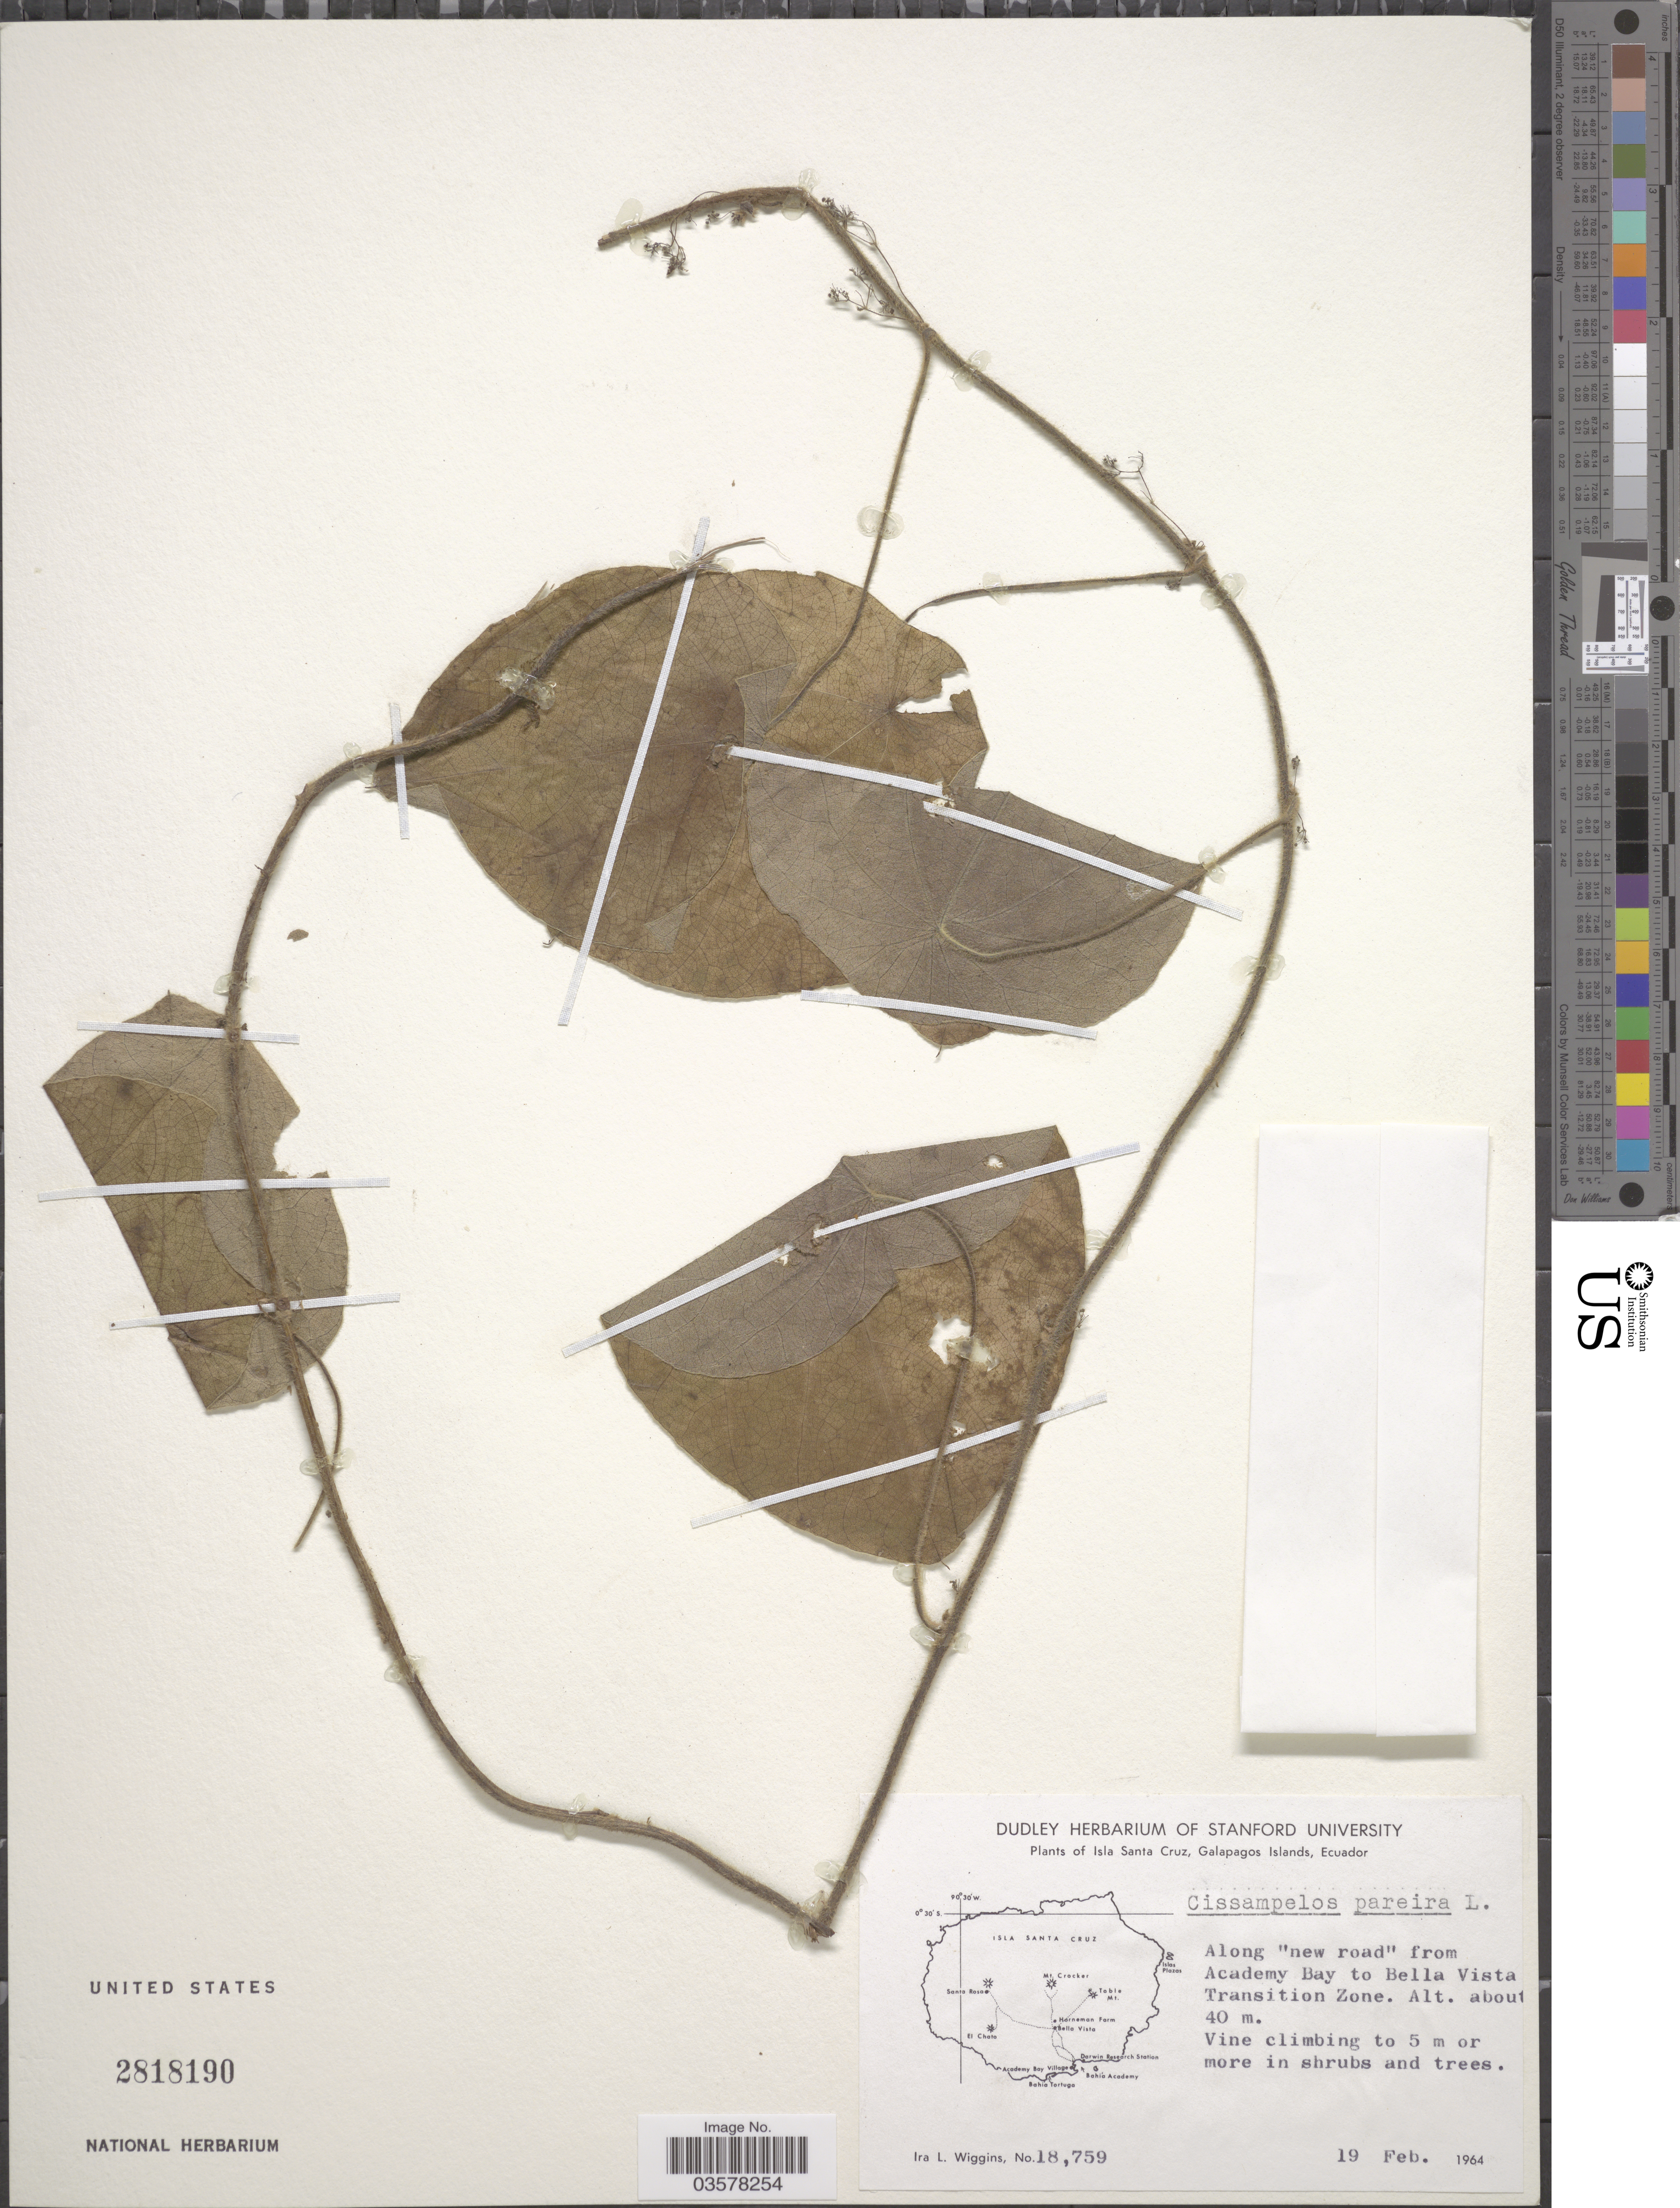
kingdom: Plantae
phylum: Tracheophyta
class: Magnoliopsida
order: Ranunculales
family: Menispermaceae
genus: Cissampelos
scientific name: Cissampelos pareira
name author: L.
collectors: I. L. Wiggins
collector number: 18759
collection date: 1964-02-19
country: Ecuador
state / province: Colón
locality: Isla Santa Cruz, Galapagos Islands. Along "new road" from Academy Bay to Bella Vista Transition Zone.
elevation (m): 40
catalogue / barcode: US 2818190